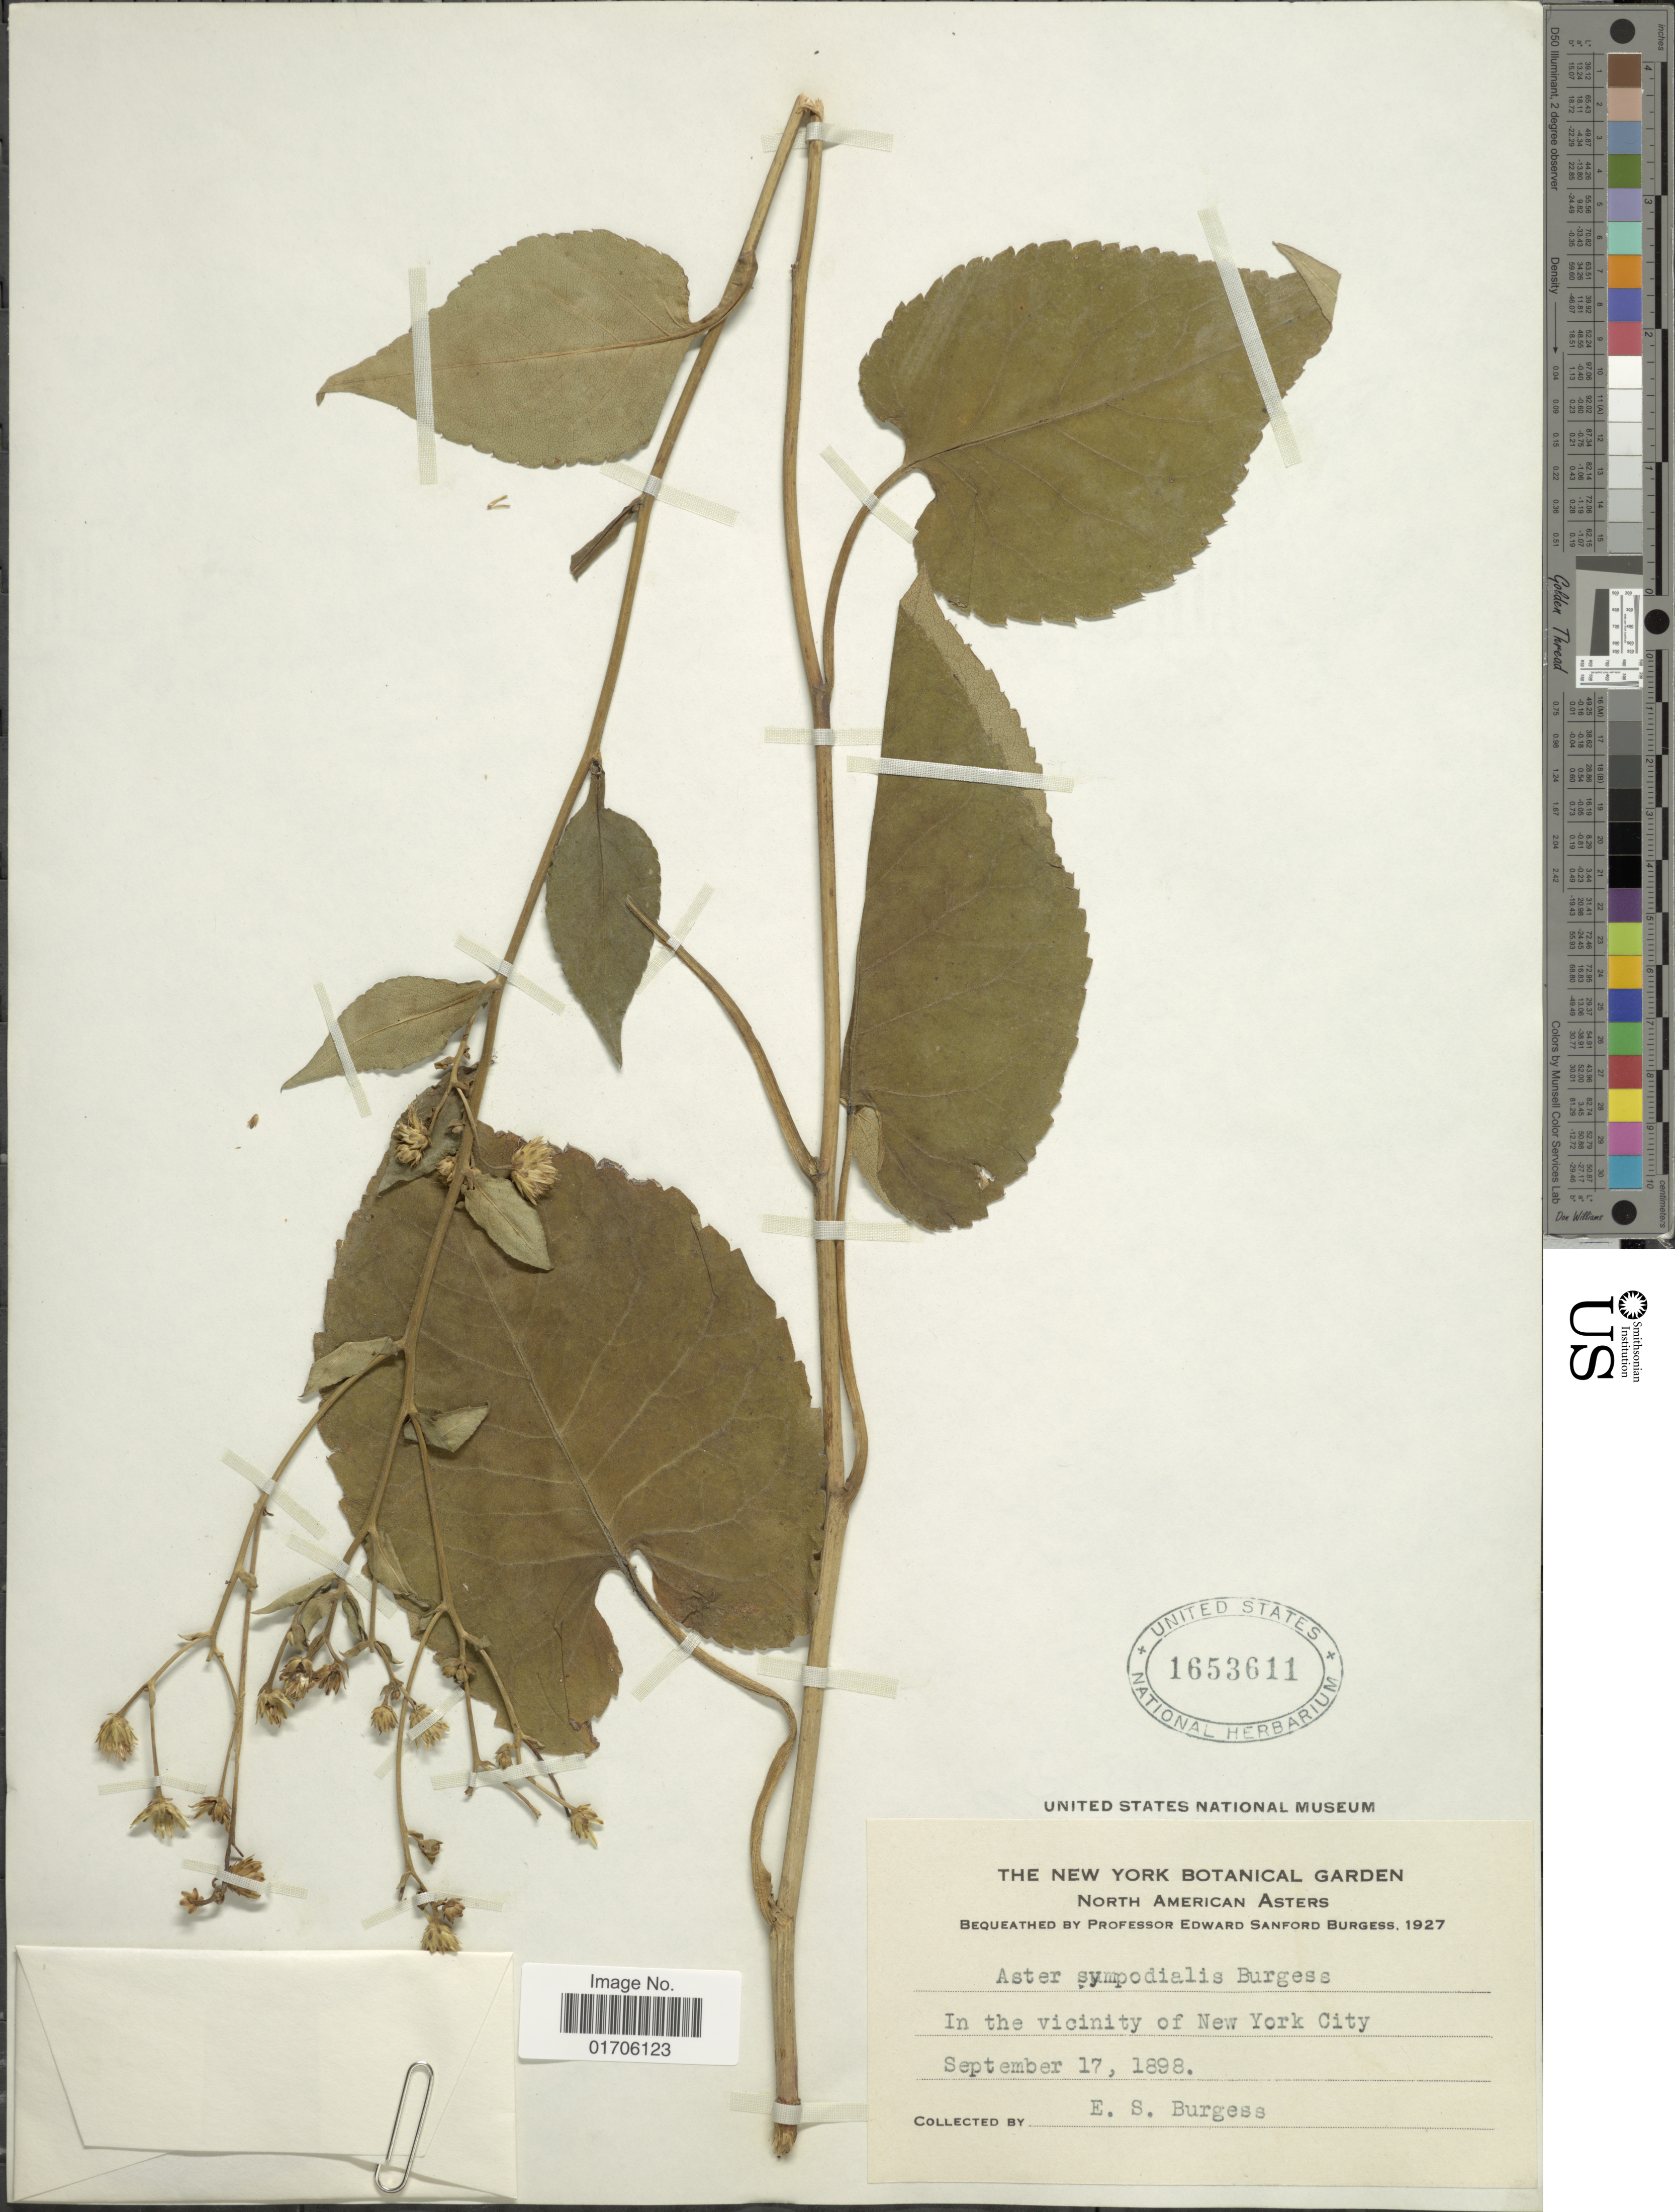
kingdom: Plantae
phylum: Tracheophyta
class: Magnoliopsida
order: Asterales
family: Asteraceae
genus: Aster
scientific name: Aster sympodialis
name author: E.S. Burgess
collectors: E. Burgess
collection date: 1898-09-17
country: United States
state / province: New York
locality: In the vicinity of New York City.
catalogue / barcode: US 1653611